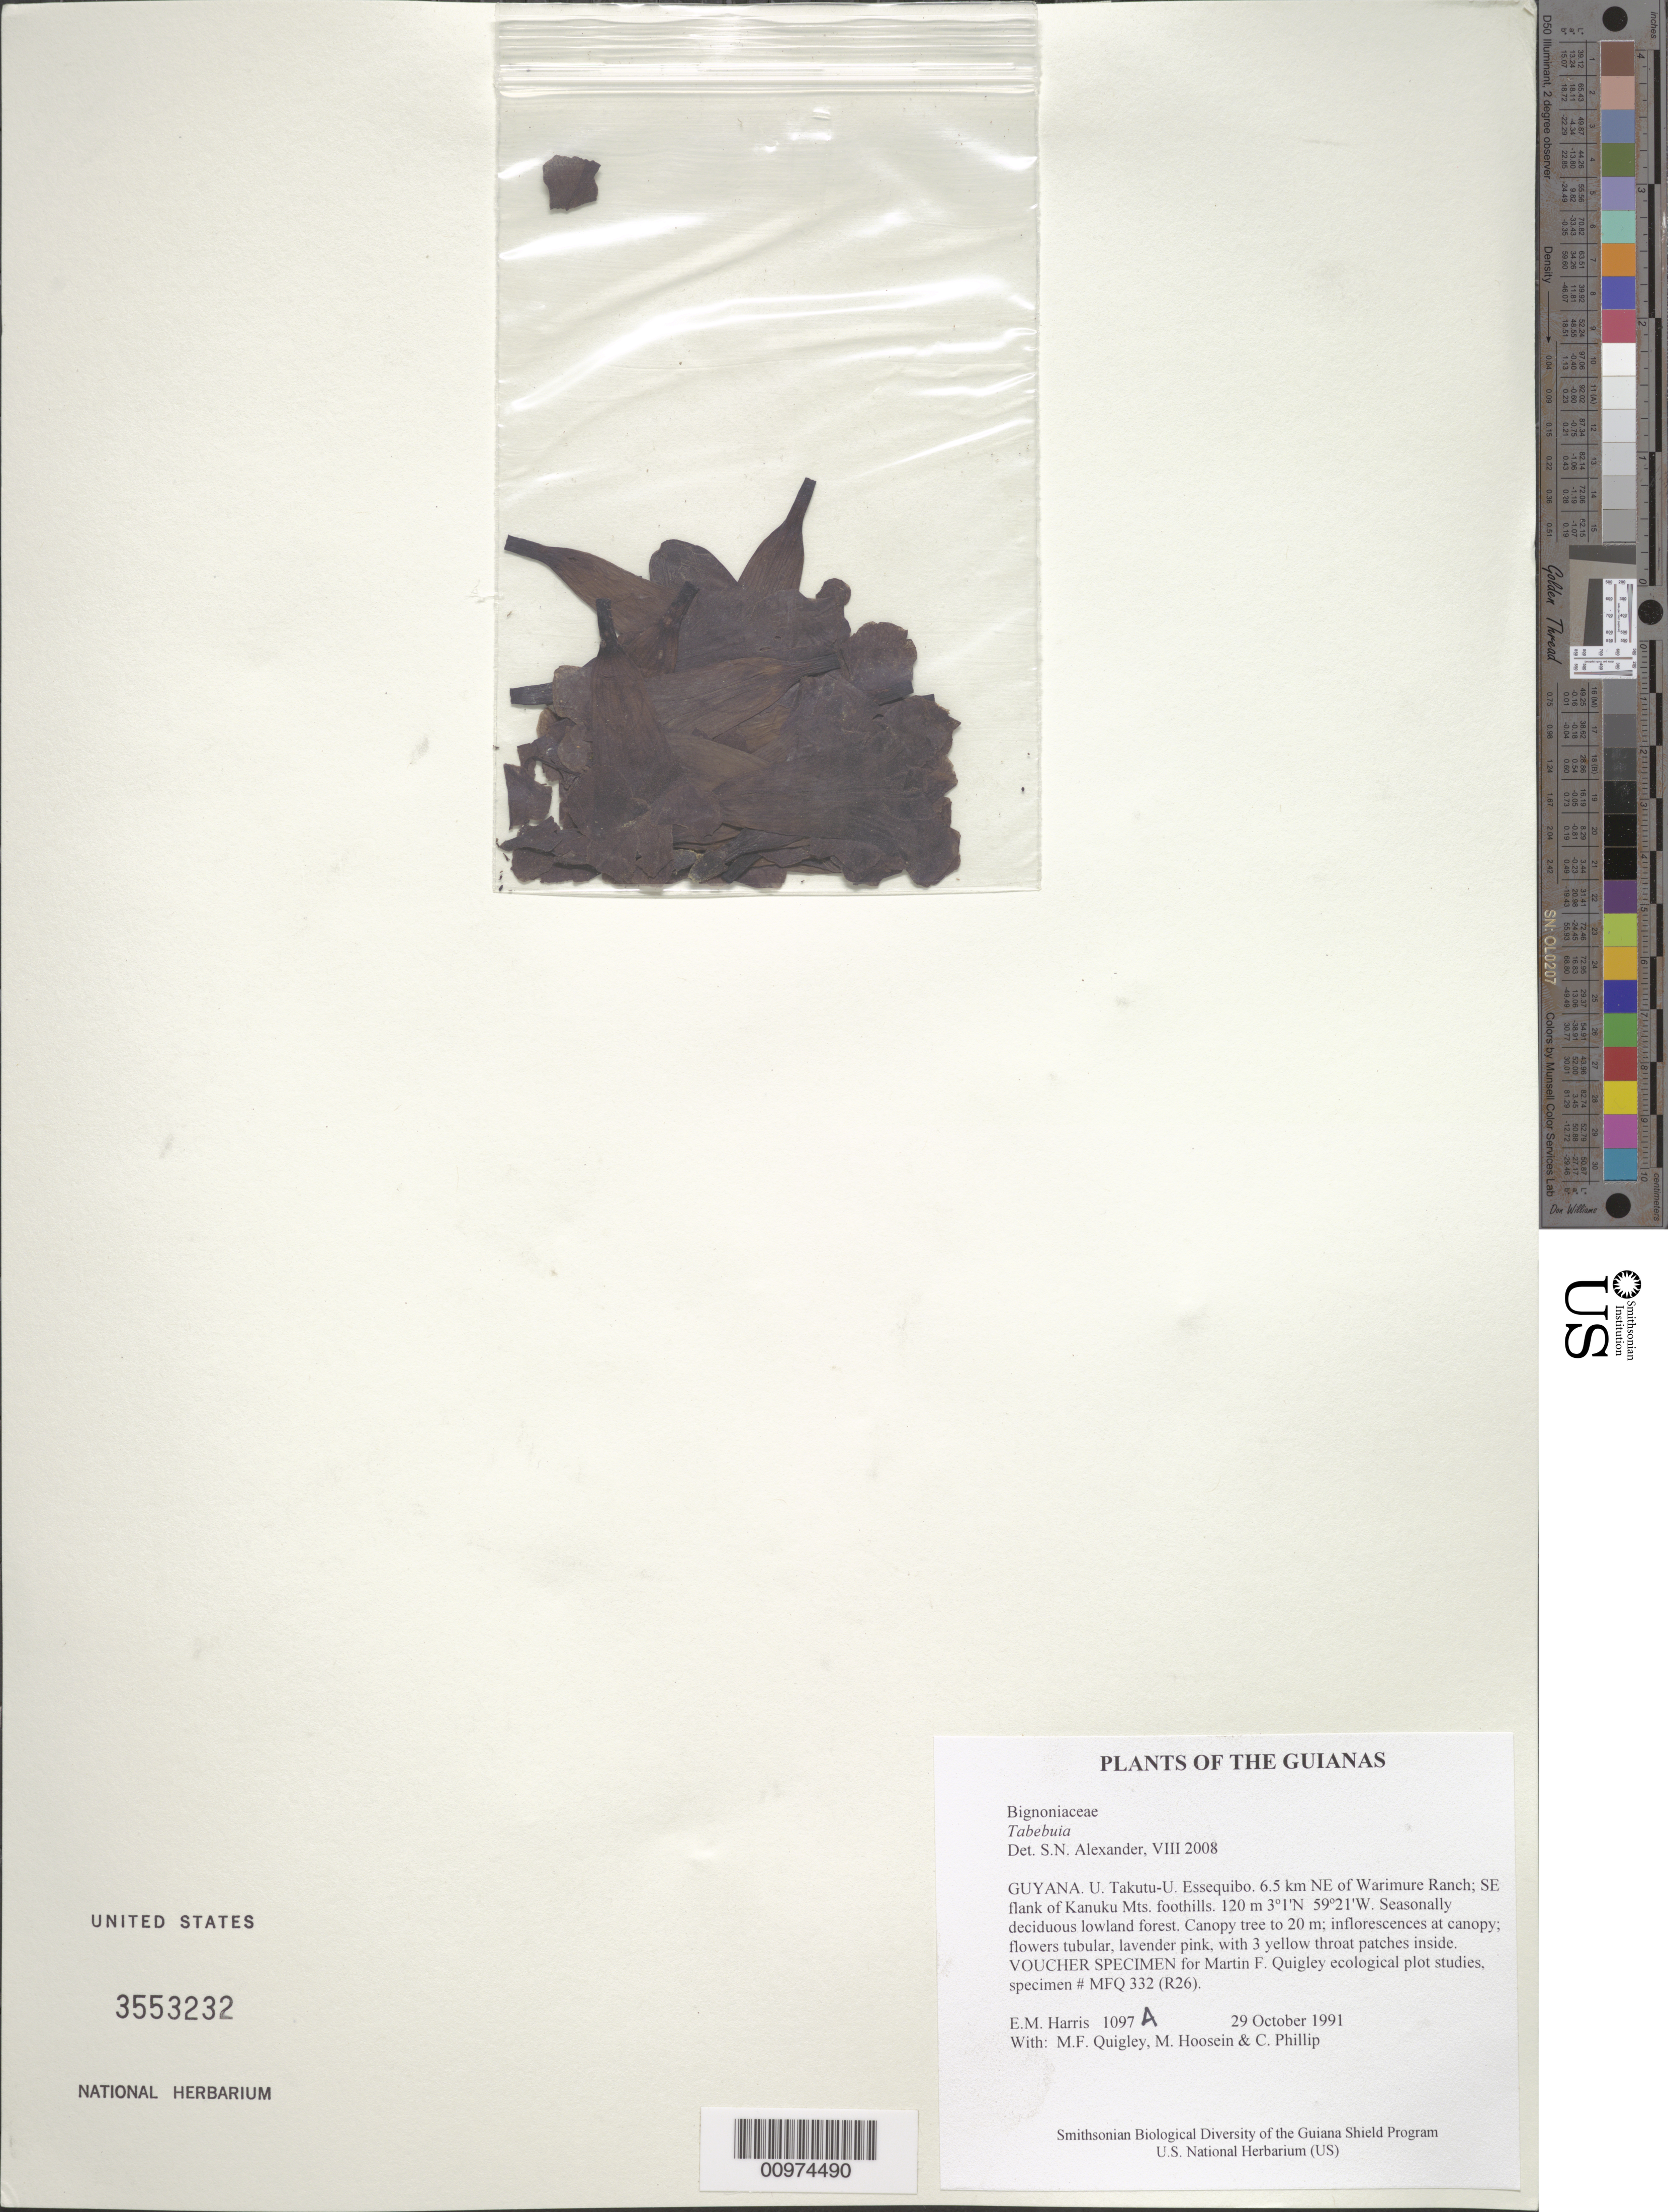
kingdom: Plantae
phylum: Tracheophyta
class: Magnoliopsida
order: Lamiales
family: Bignoniaceae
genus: Tabebuia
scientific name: Tabebuia sp.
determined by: Alexander, S. N.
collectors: E. M. Harris, M. Quigley, M. Hossein & C. Phillip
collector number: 1097 a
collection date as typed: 29 October 1991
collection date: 1991-10-29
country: Guyana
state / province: U. Takutu-U. Essequibo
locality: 6.5 km NE of Warimure Ranch; SE flank of Kanuku Mts. foothills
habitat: Seasonally deciduous lowland forest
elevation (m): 120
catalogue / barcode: US 3553232